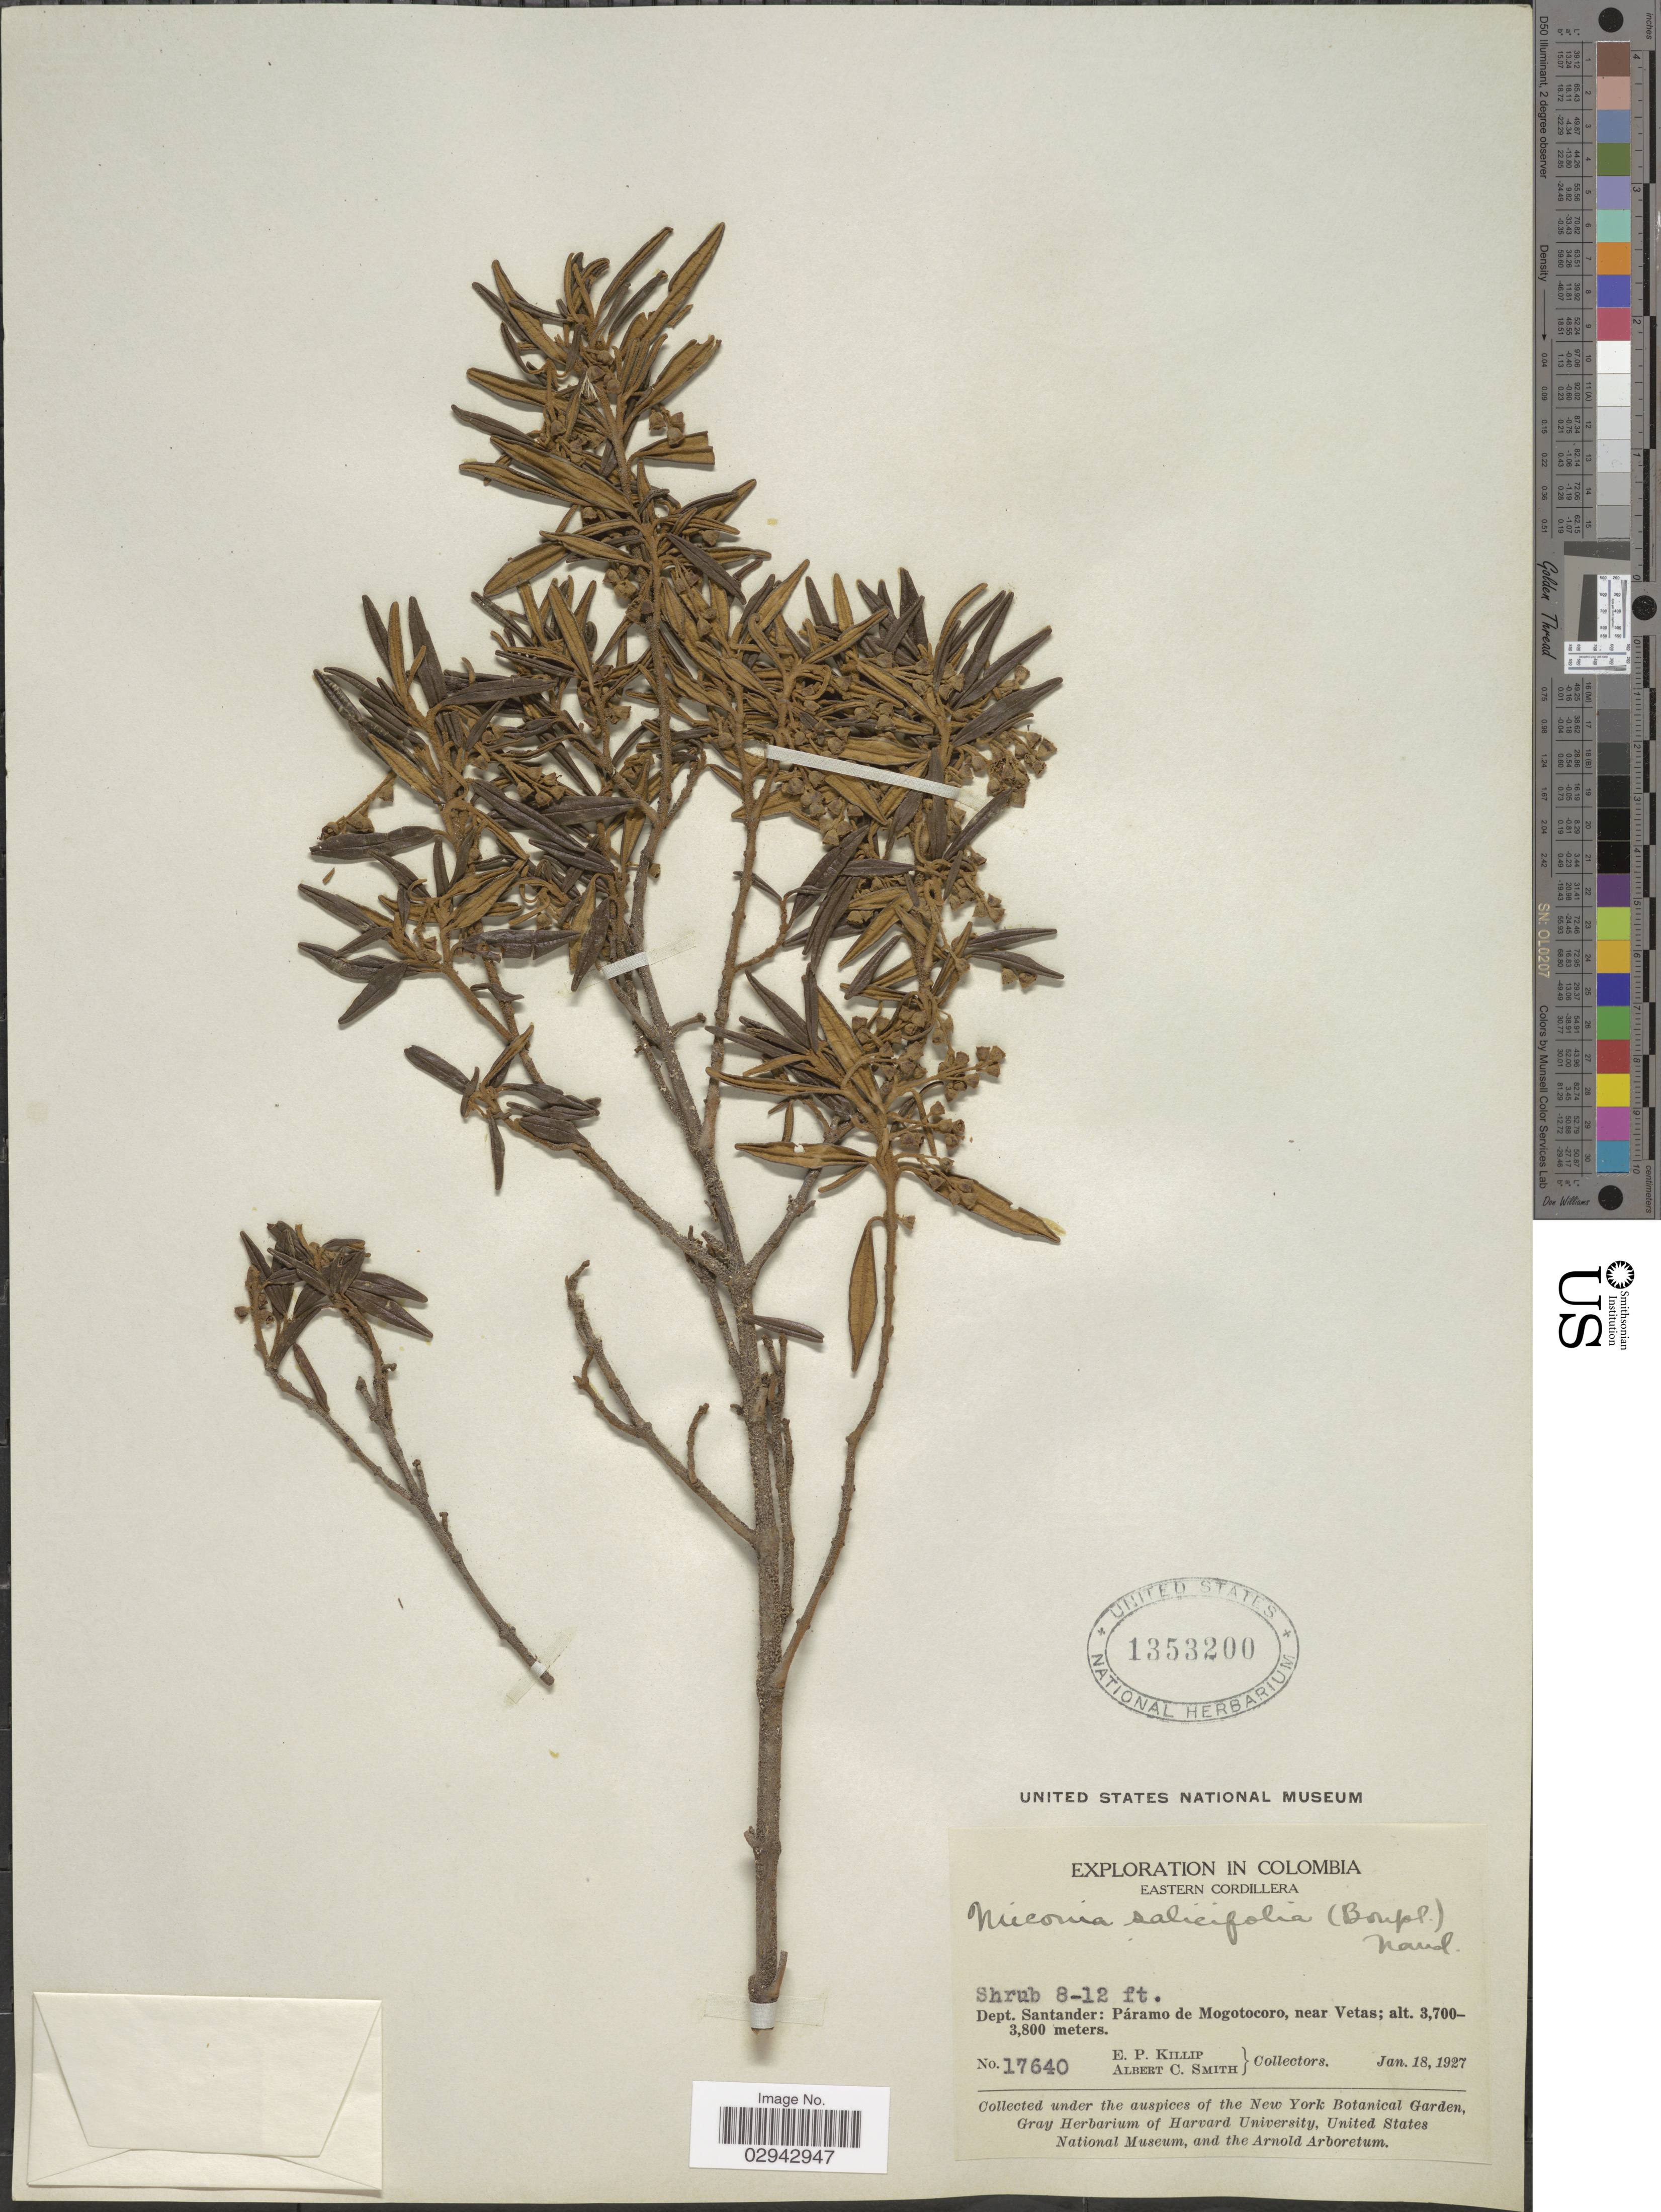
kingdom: Plantae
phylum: Tracheophyta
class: Magnoliopsida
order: Myrtales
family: Melastomataceae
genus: Miconia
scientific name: Miconia salicifolia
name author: (Bonpl.) Naudin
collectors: E. P. Killip & A. C. Smith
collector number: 17640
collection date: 1927-01-18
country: Colombia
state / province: Santander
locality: Eastern Cordillera. Dept. Santander: Páramo de Mogotocoro, near Vetas.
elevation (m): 3700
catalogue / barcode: US 1353200